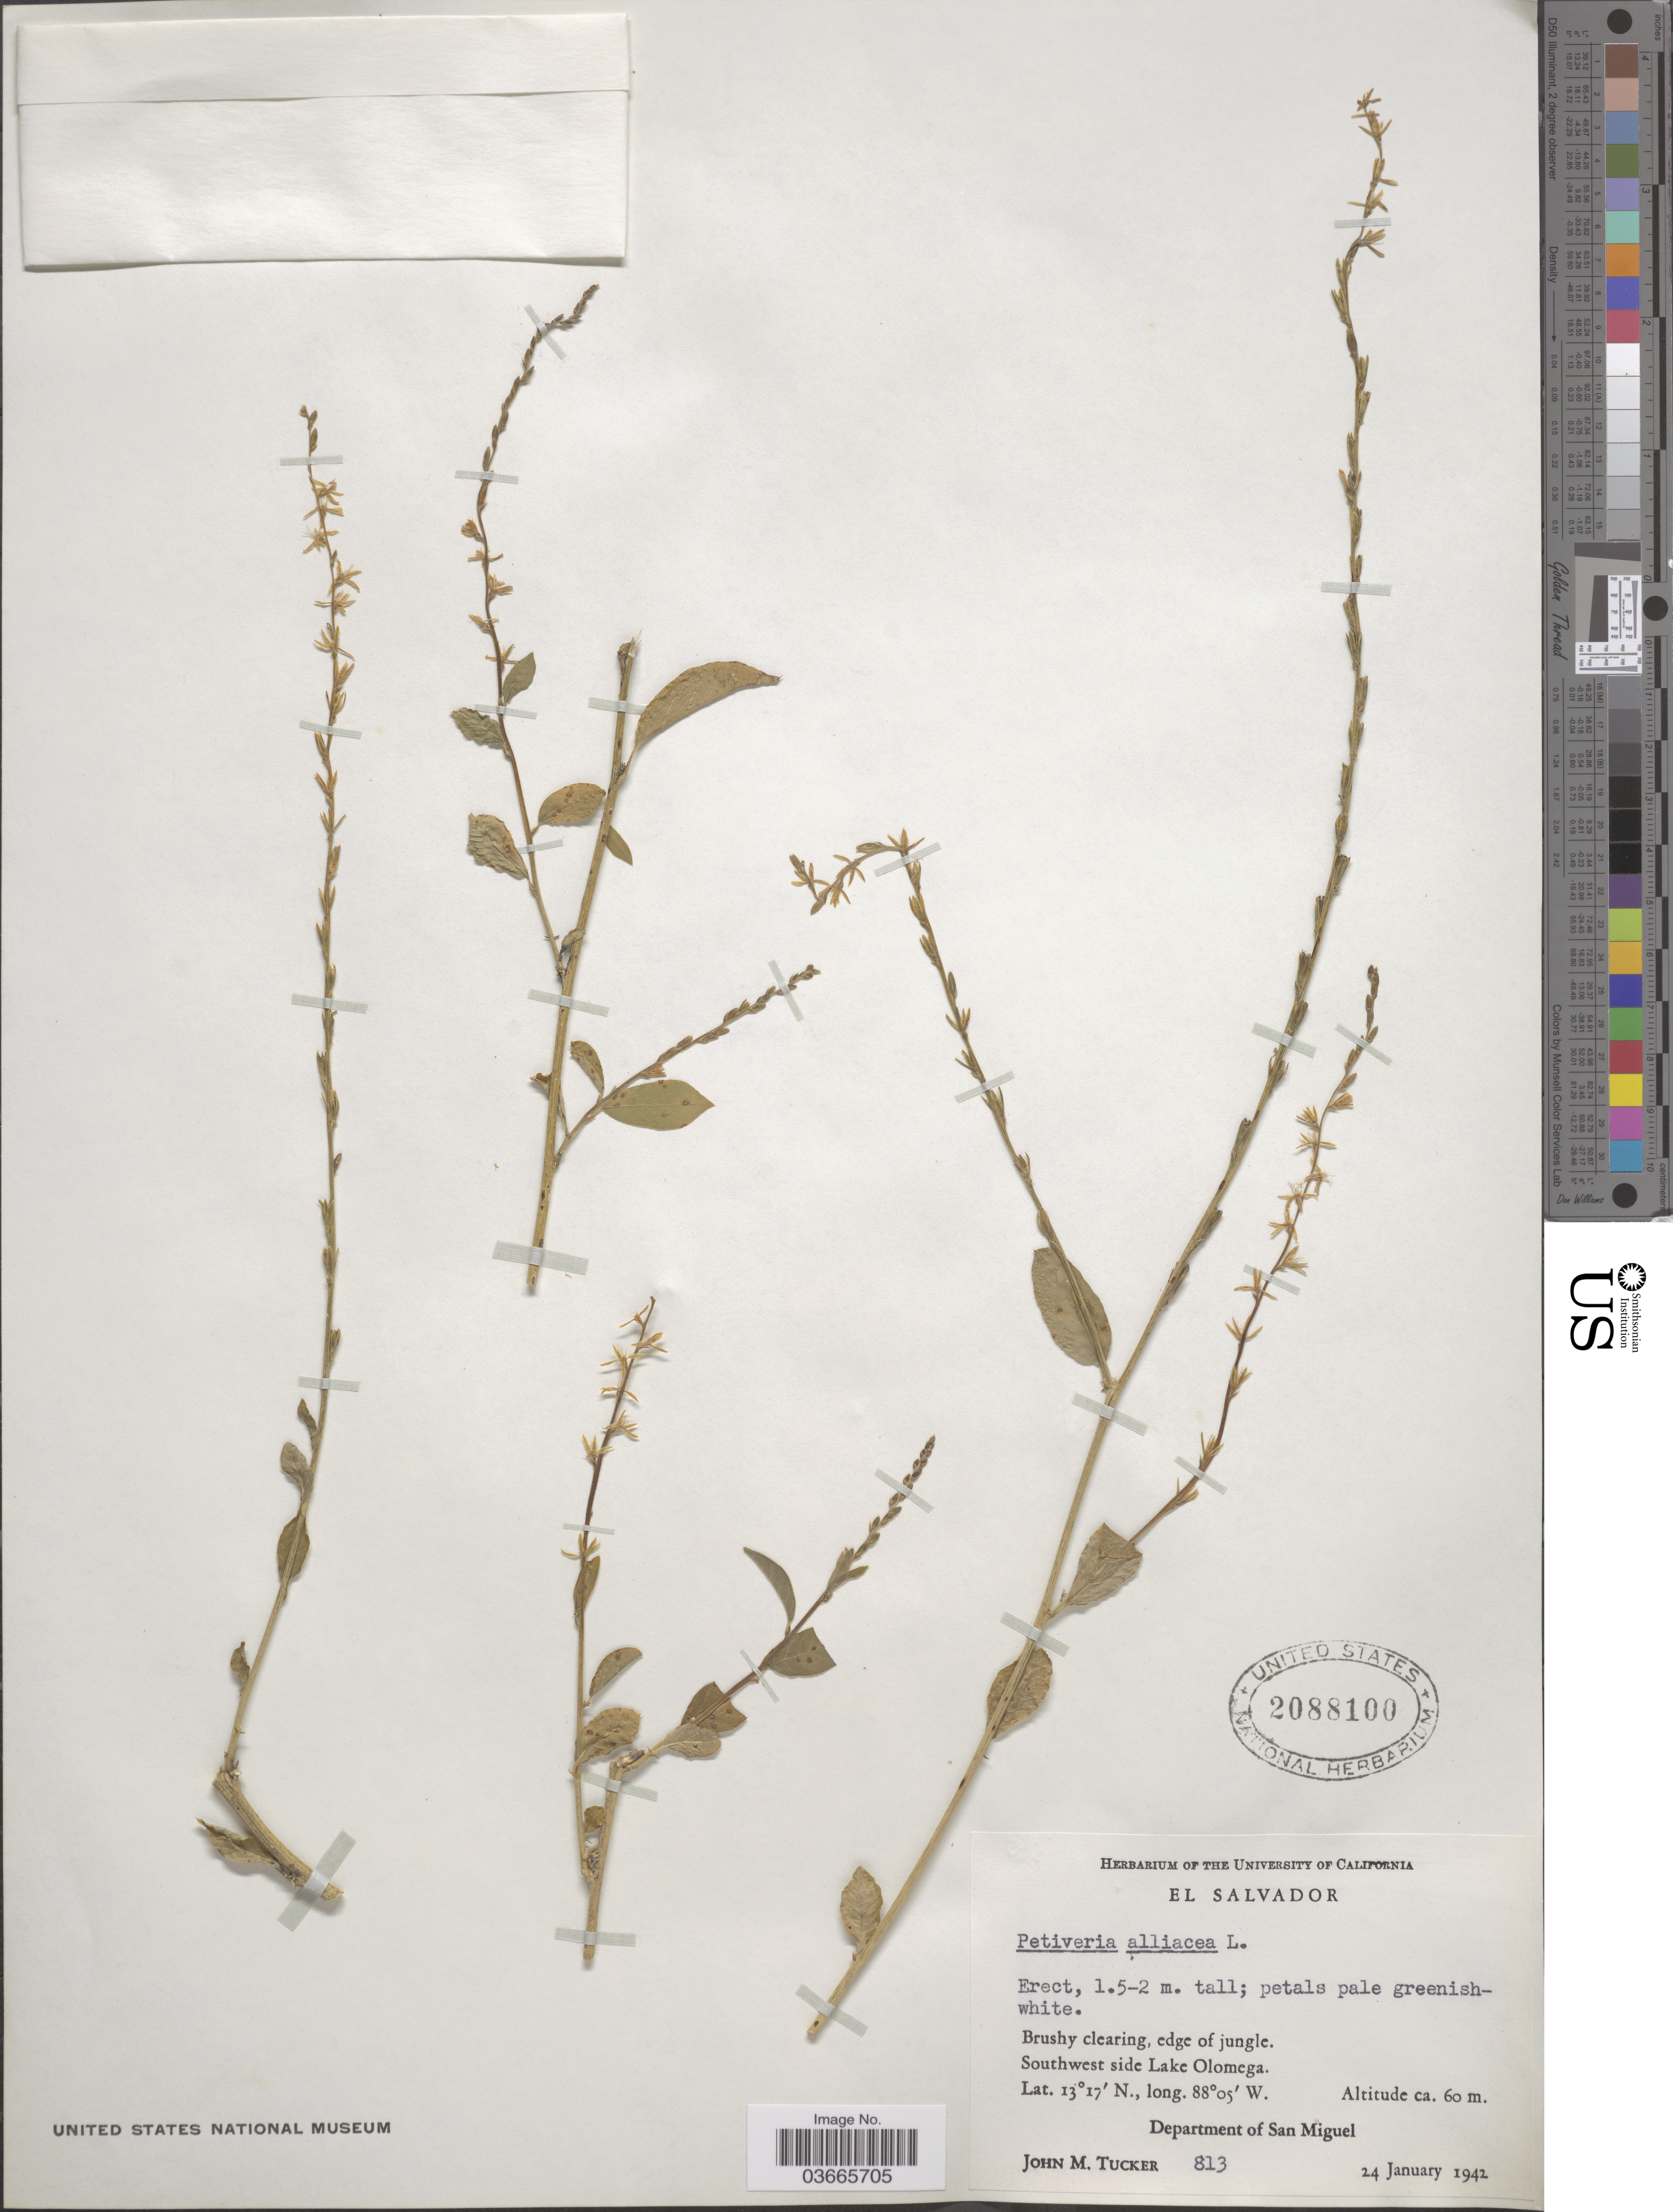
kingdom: Plantae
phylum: Tracheophyta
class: Magnoliopsida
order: Caryophyllales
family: Phytolaccaceae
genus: Petiveria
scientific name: Petiveria alliacea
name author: L.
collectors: J. M. Tucker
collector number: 813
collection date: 1942-01-24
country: El Salvador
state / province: San Miguel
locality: Southwest side Lake Olomega. Department of San Miguel.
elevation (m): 60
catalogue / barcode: US 2088100